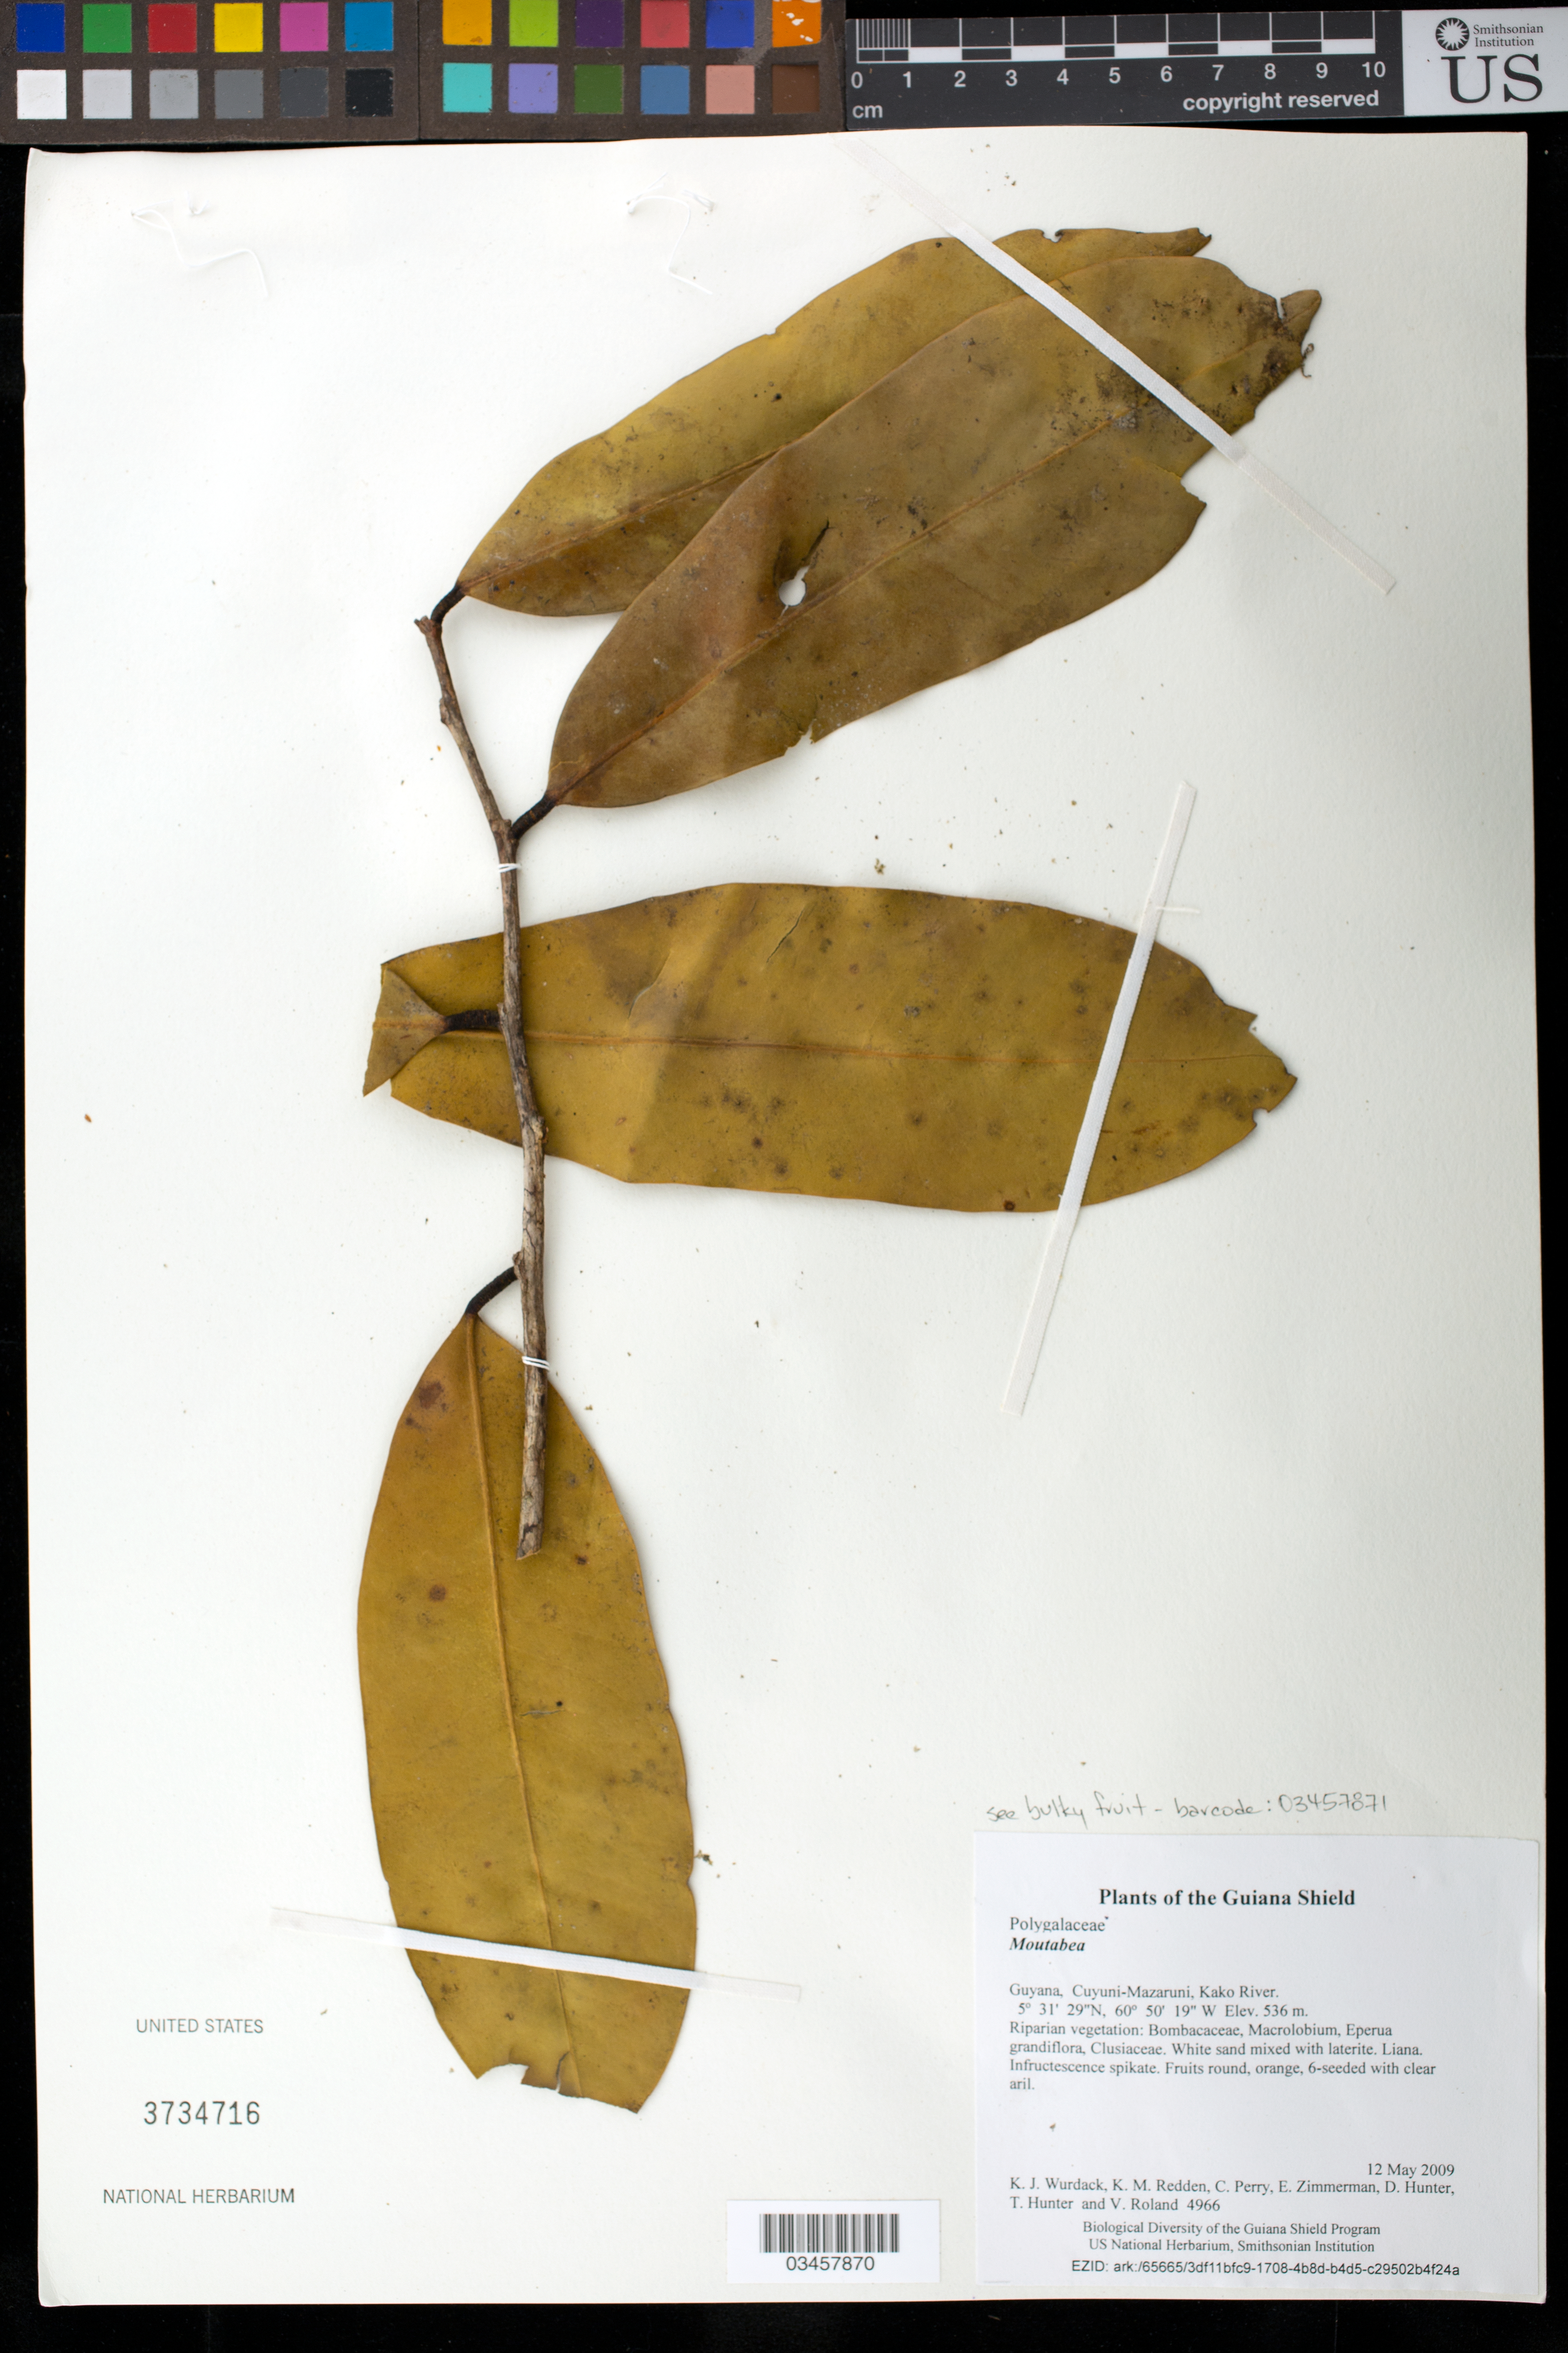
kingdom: Plantae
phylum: Tracheophyta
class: Magnoliopsida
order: Fabales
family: Polygalaceae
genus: Moutabea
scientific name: Moutabea sp.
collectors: K. Wurdack, K. M. Redden, C. Perry, E. Zimmerman, D. Hunter, T. Hunter & V. Roland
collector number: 4966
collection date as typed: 12 May 2009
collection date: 2009-05-12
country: Guyana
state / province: Cuyuni-Mazaruni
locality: Kako River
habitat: Riparian vegetation: Bombacaceae, Macrolobium, Eperua grandiflora, Clusiaceae. White sand mixed with laterite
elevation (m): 536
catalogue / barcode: US 3734716